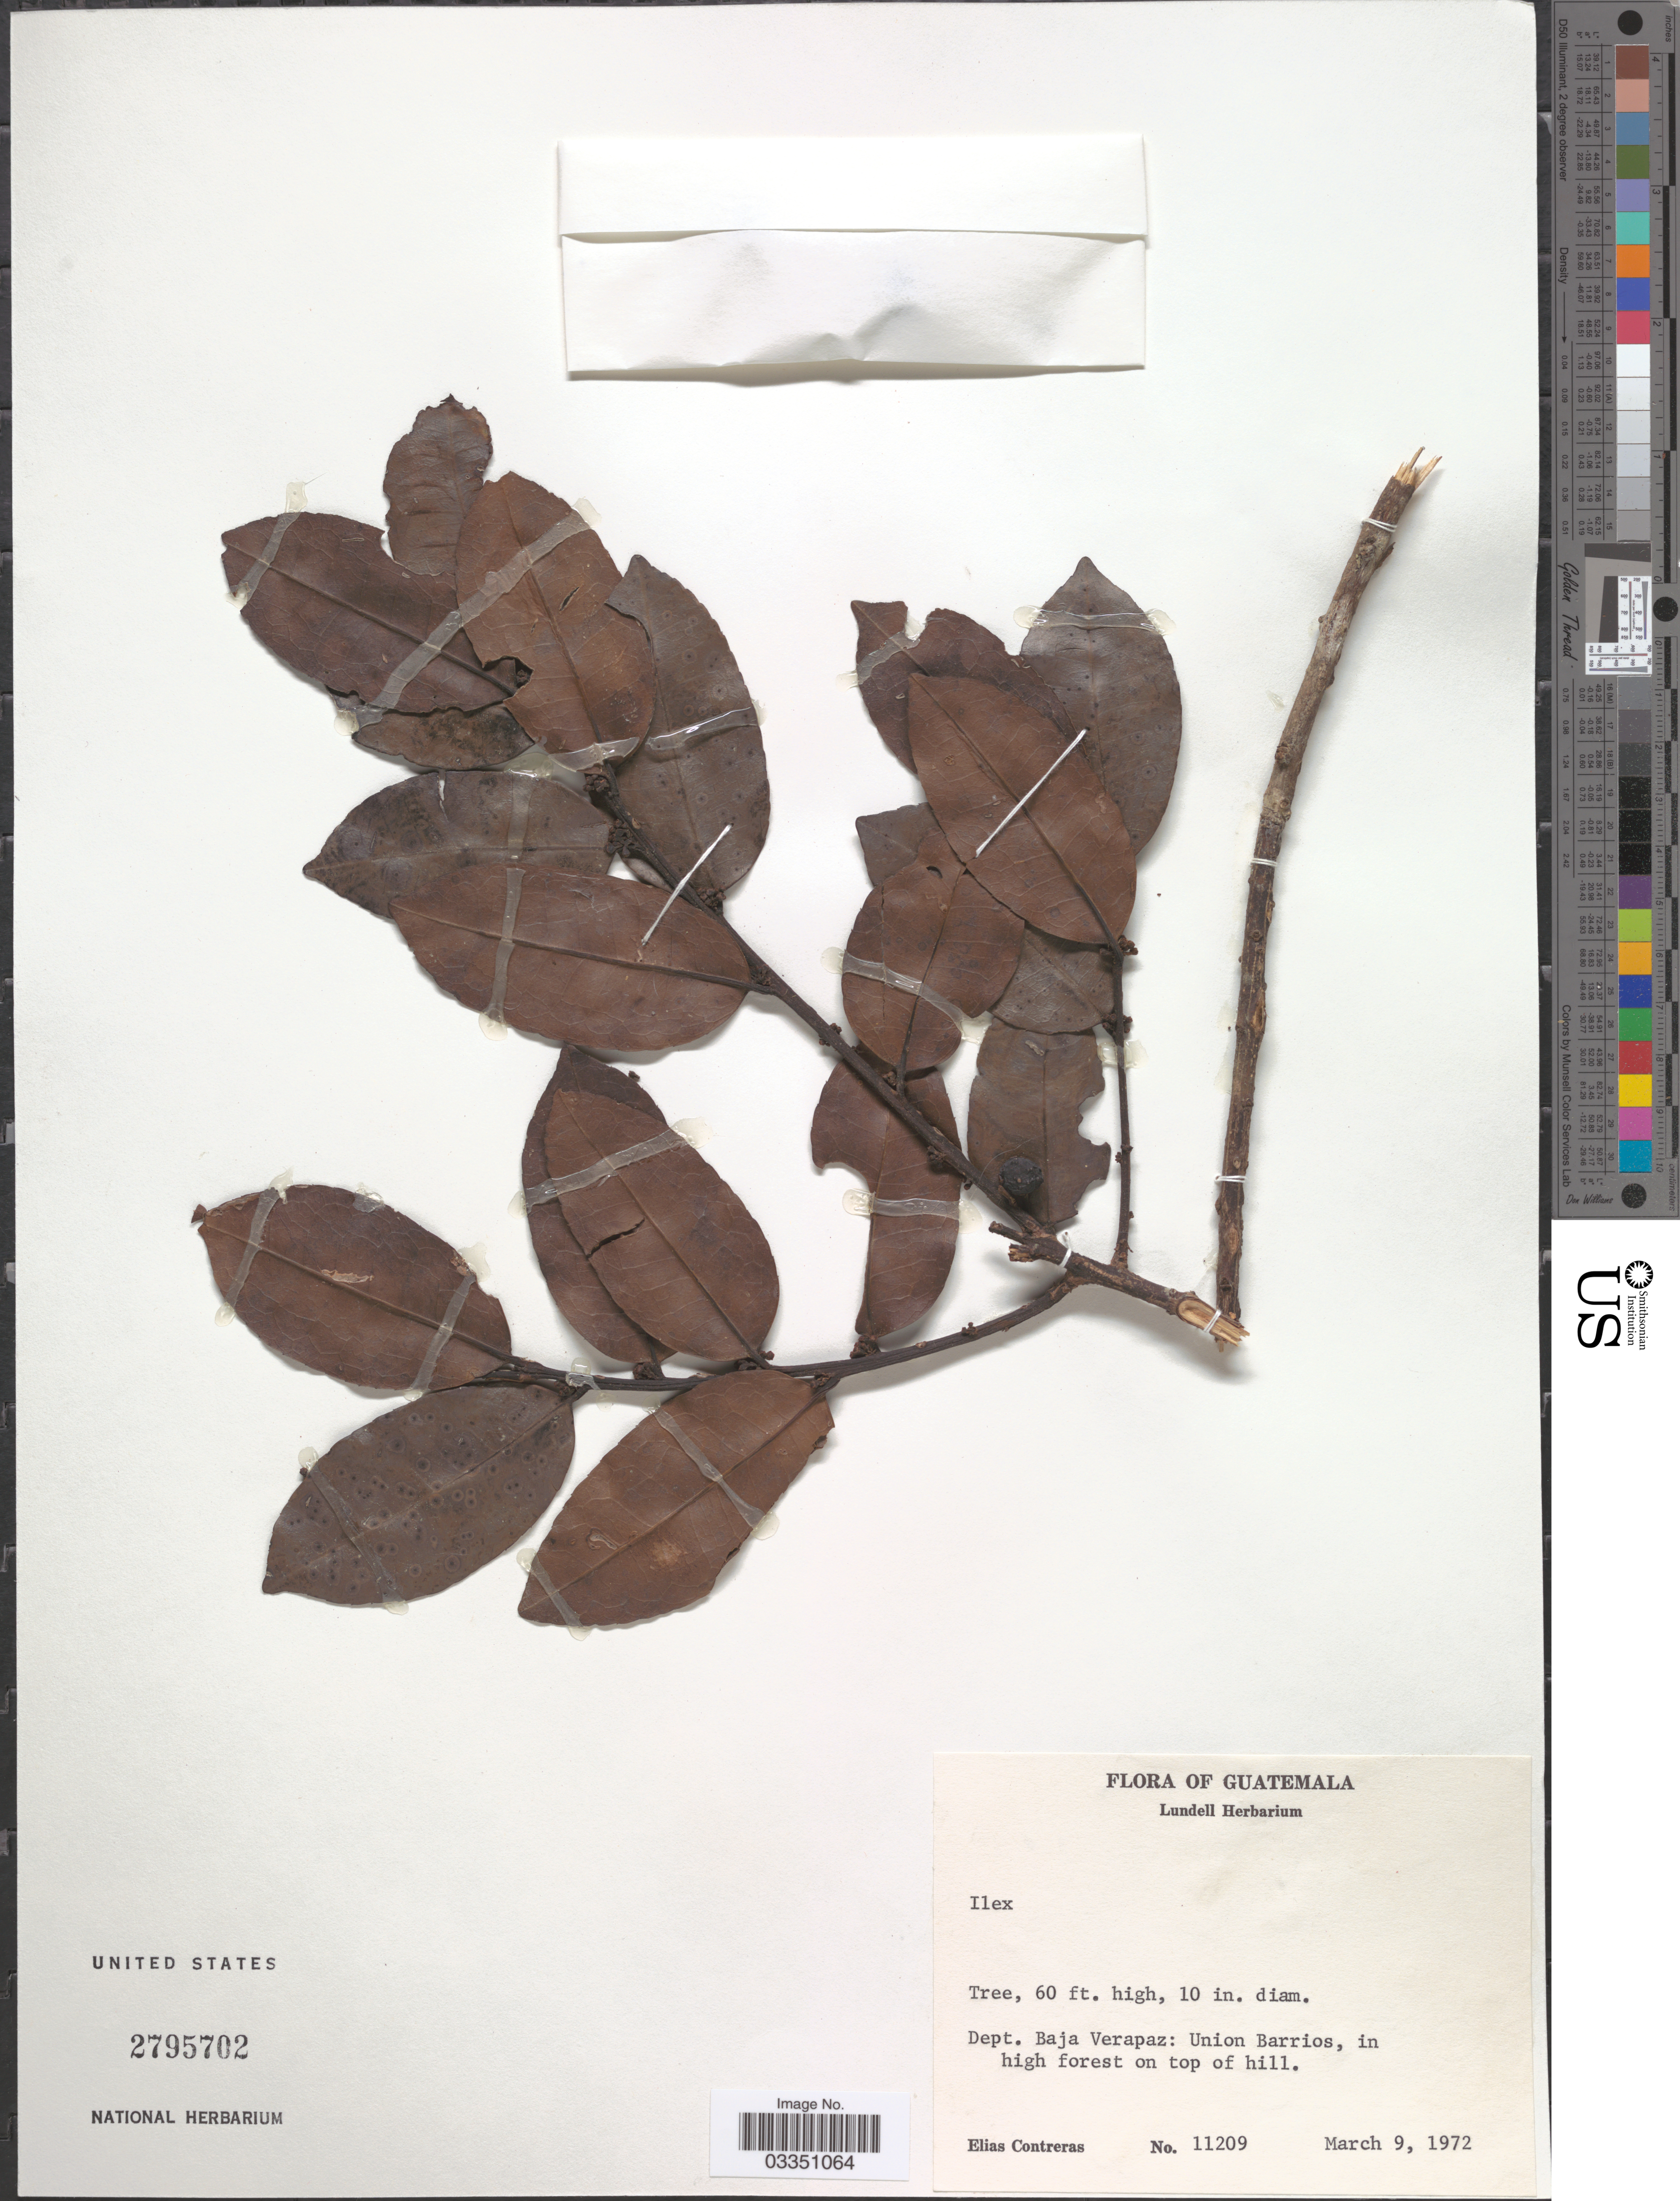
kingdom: Plantae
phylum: Tracheophyta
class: Magnoliopsida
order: Aquifoliales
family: Aquifoliaceae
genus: Ilex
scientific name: Ilex sp.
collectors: E. Contreras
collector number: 11209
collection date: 1972-03-09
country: Guatemala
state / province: Baja Verapaz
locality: Dept. Baja Verapaz: Union Barrios, in high forest on top of hill.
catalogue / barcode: US 2795702